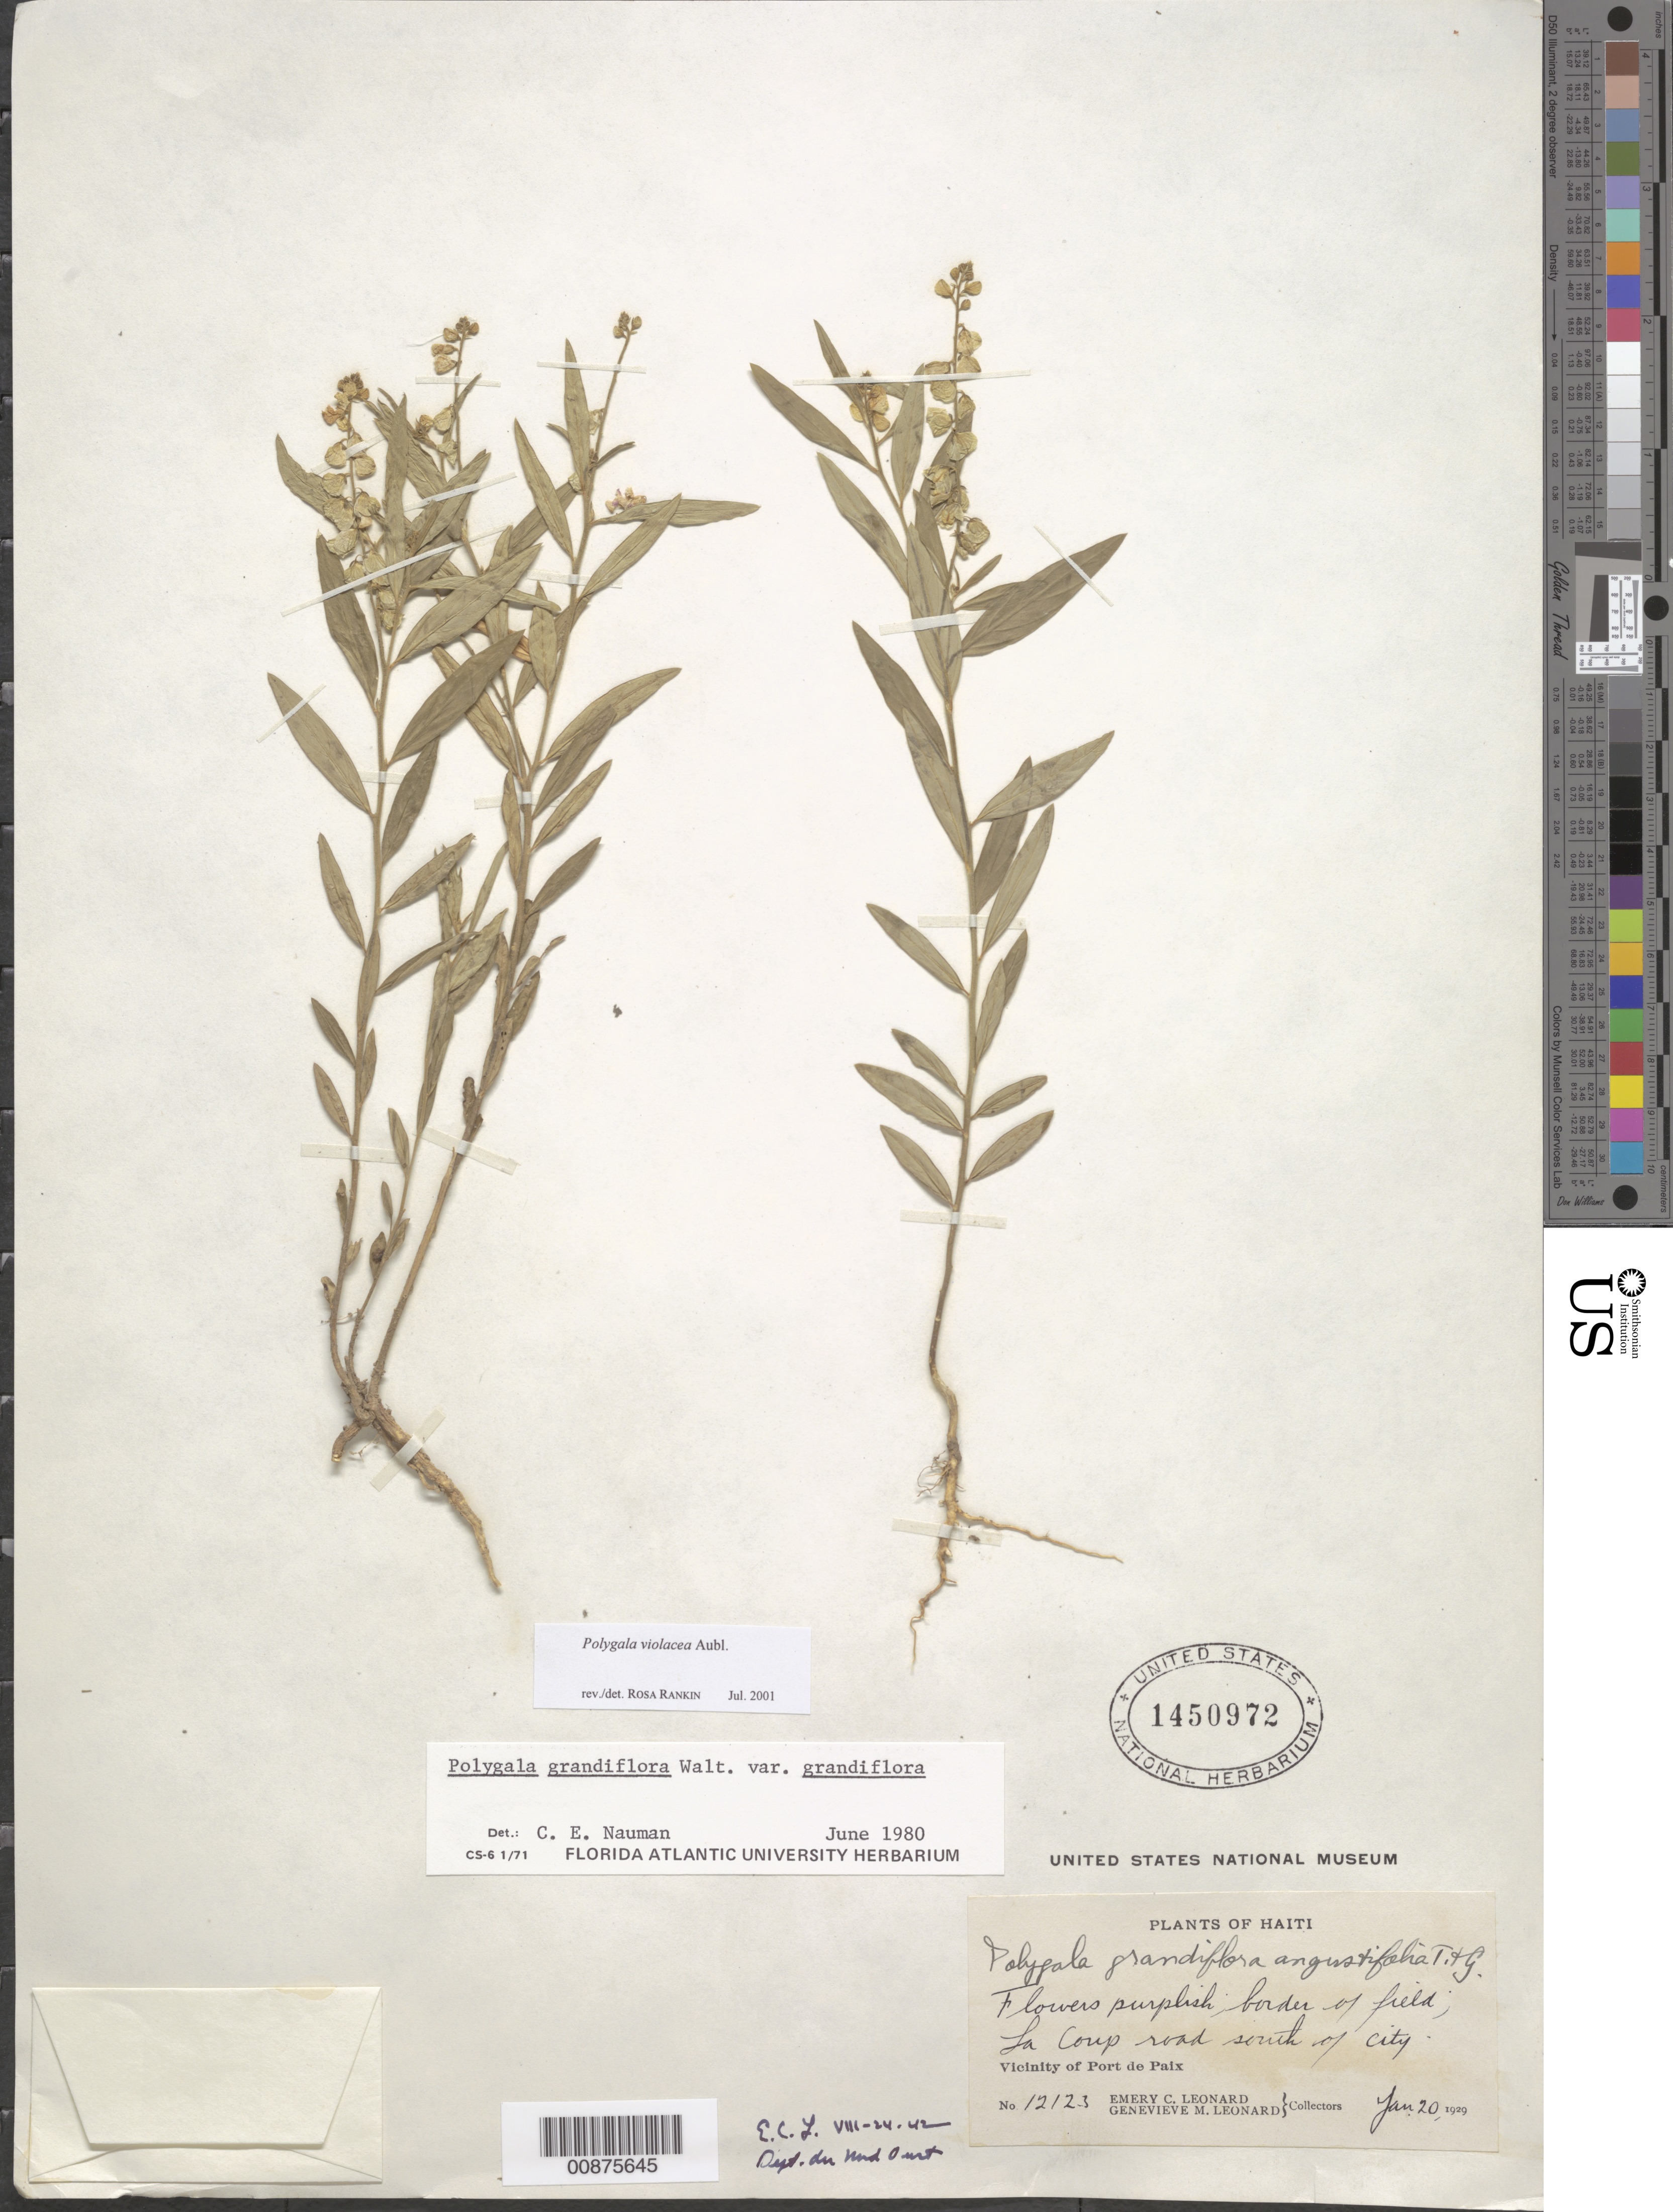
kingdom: Plantae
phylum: Tracheophyta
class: Magnoliopsida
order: Fabales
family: Polygalaceae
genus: Asemeia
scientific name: Asemeia violacea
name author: (Aubl.) J.F.B. Pastore & J.R. Abbott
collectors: E. C. Leonard & G. M. Leonard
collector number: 12123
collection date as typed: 20 Jan 1929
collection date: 1929-01-20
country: Haiti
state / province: Nord-Ouest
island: Hispaniola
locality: Vicinity of Port de Paix, La Coup road, S of city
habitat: Border of field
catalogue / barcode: US 1450972